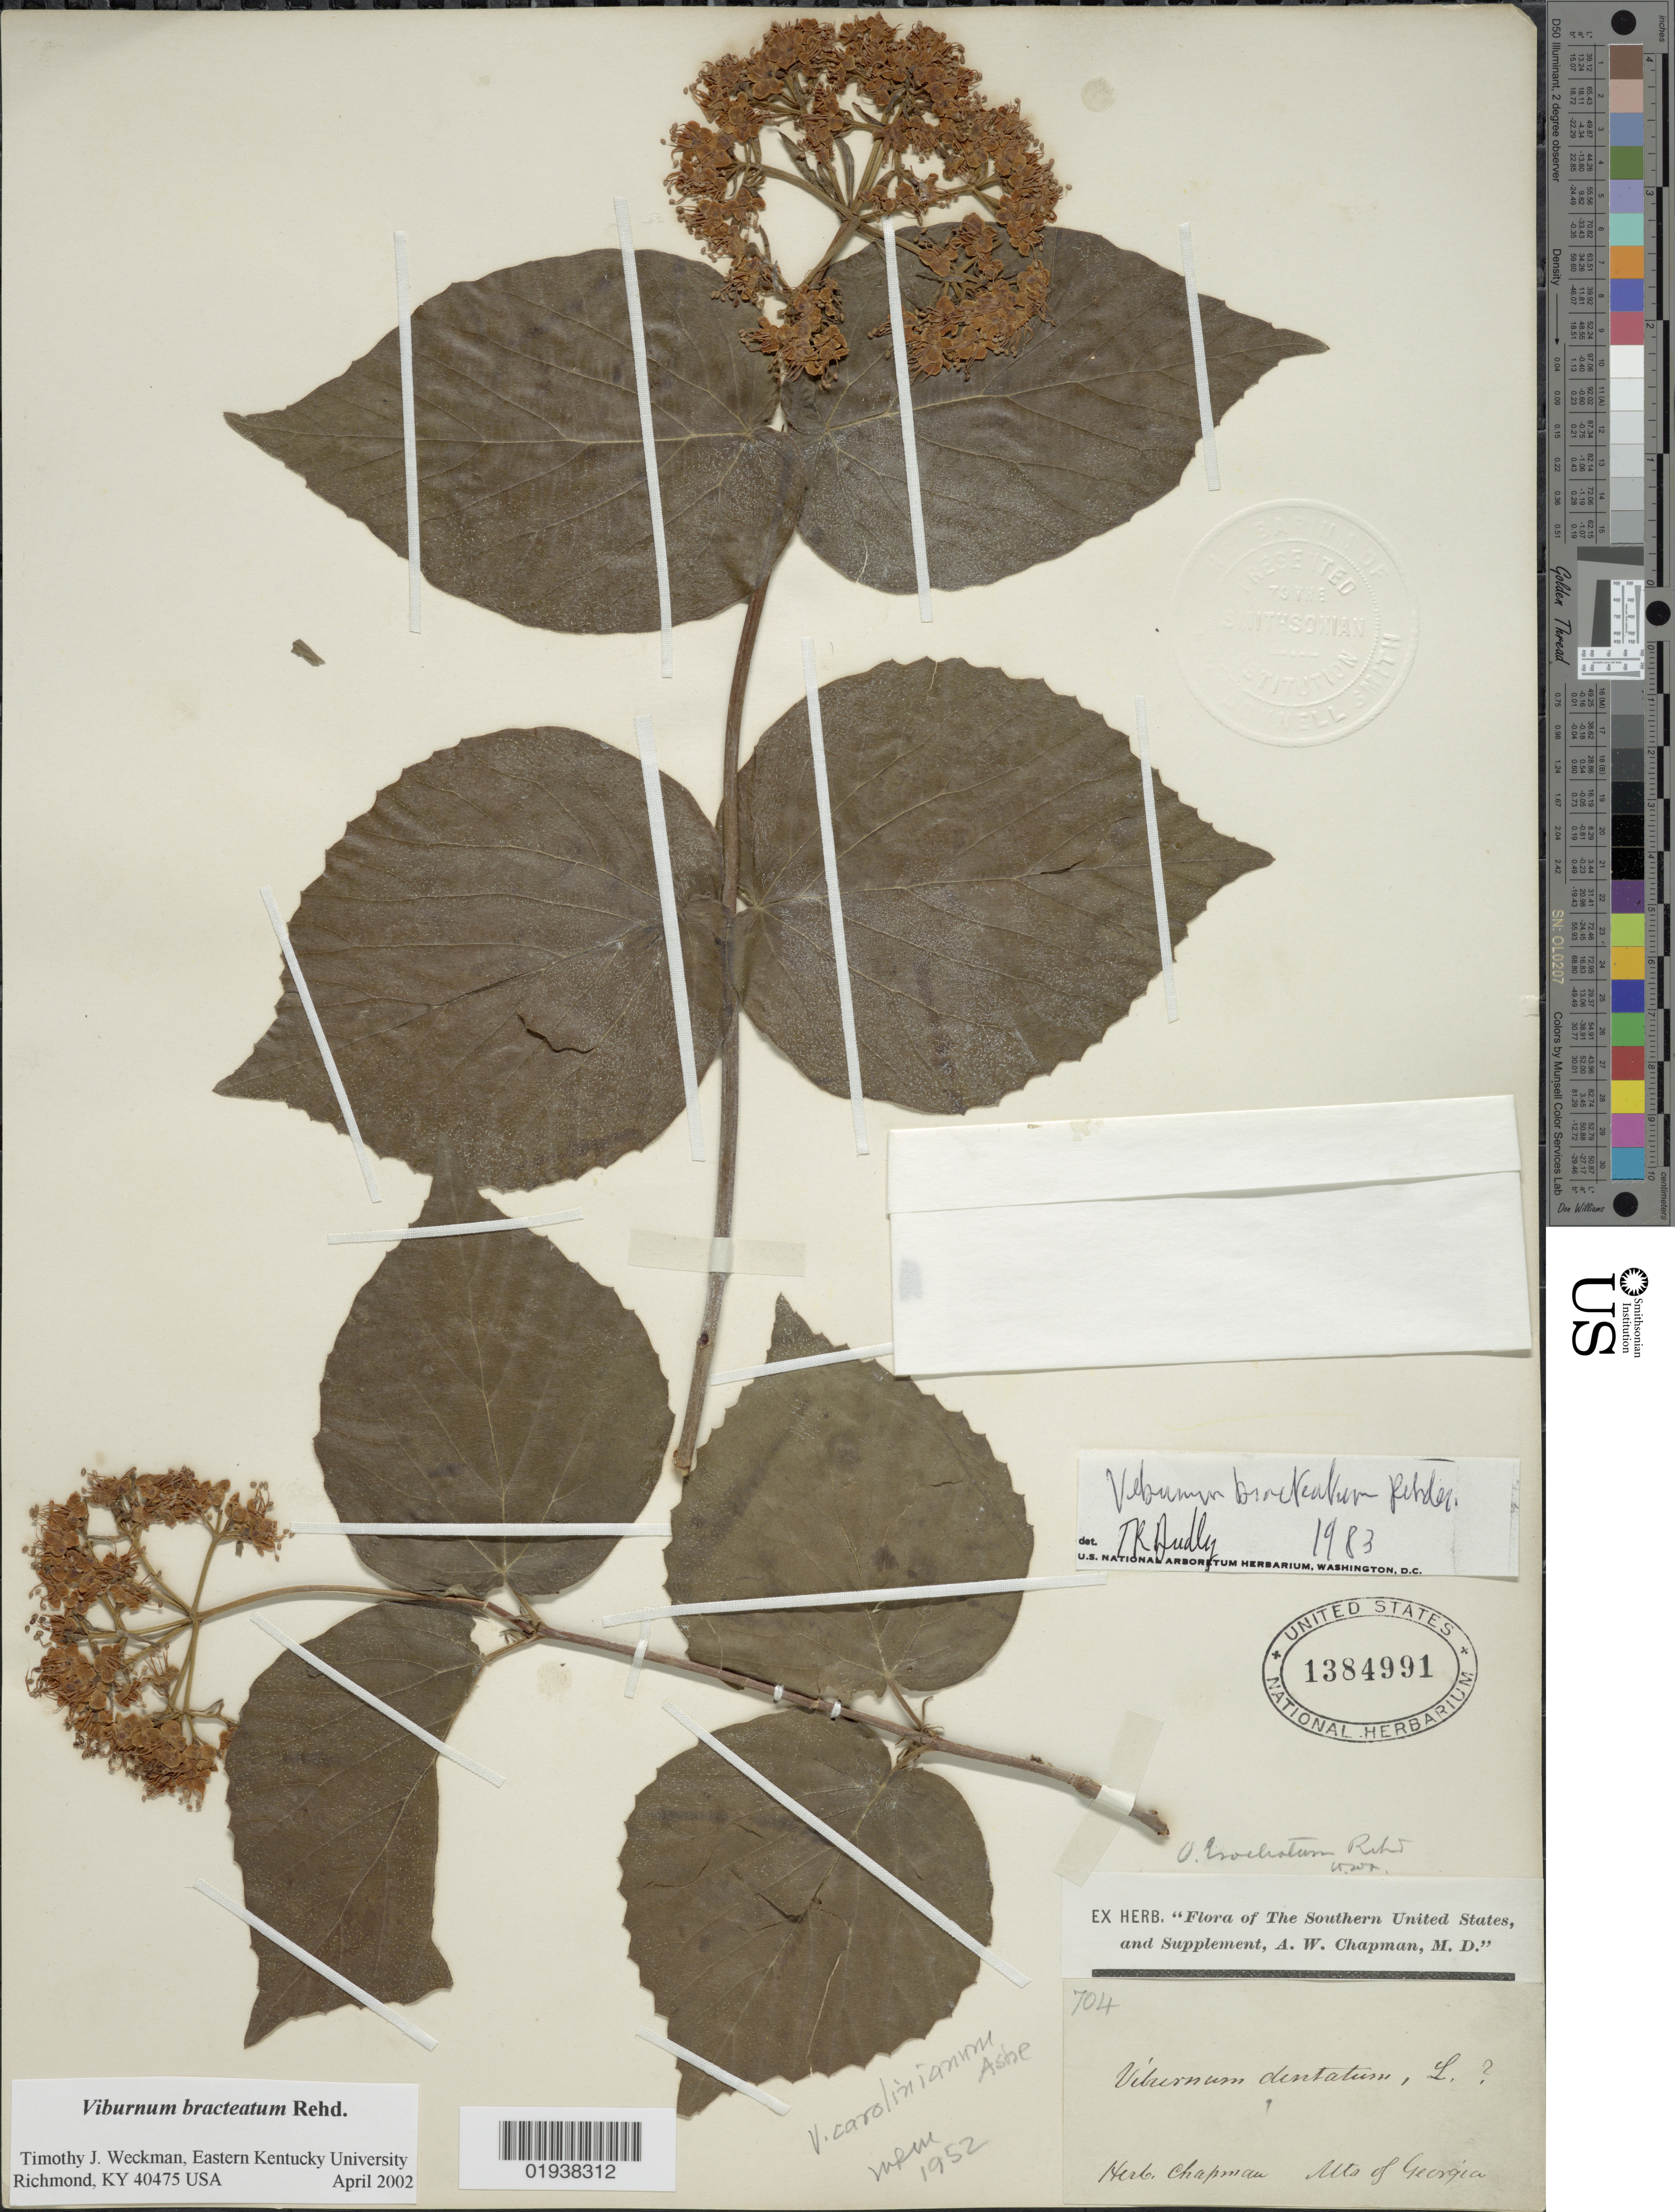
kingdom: Plantae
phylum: Tracheophyta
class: Magnoliopsida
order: Dipsacales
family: Viburnaceae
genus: Viburnum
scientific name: Viburnum bracteatum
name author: Rehder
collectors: ex herb. Chapman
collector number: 704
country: United States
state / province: Georgia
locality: Southern United States. Mts of Georgia.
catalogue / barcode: US 1384991